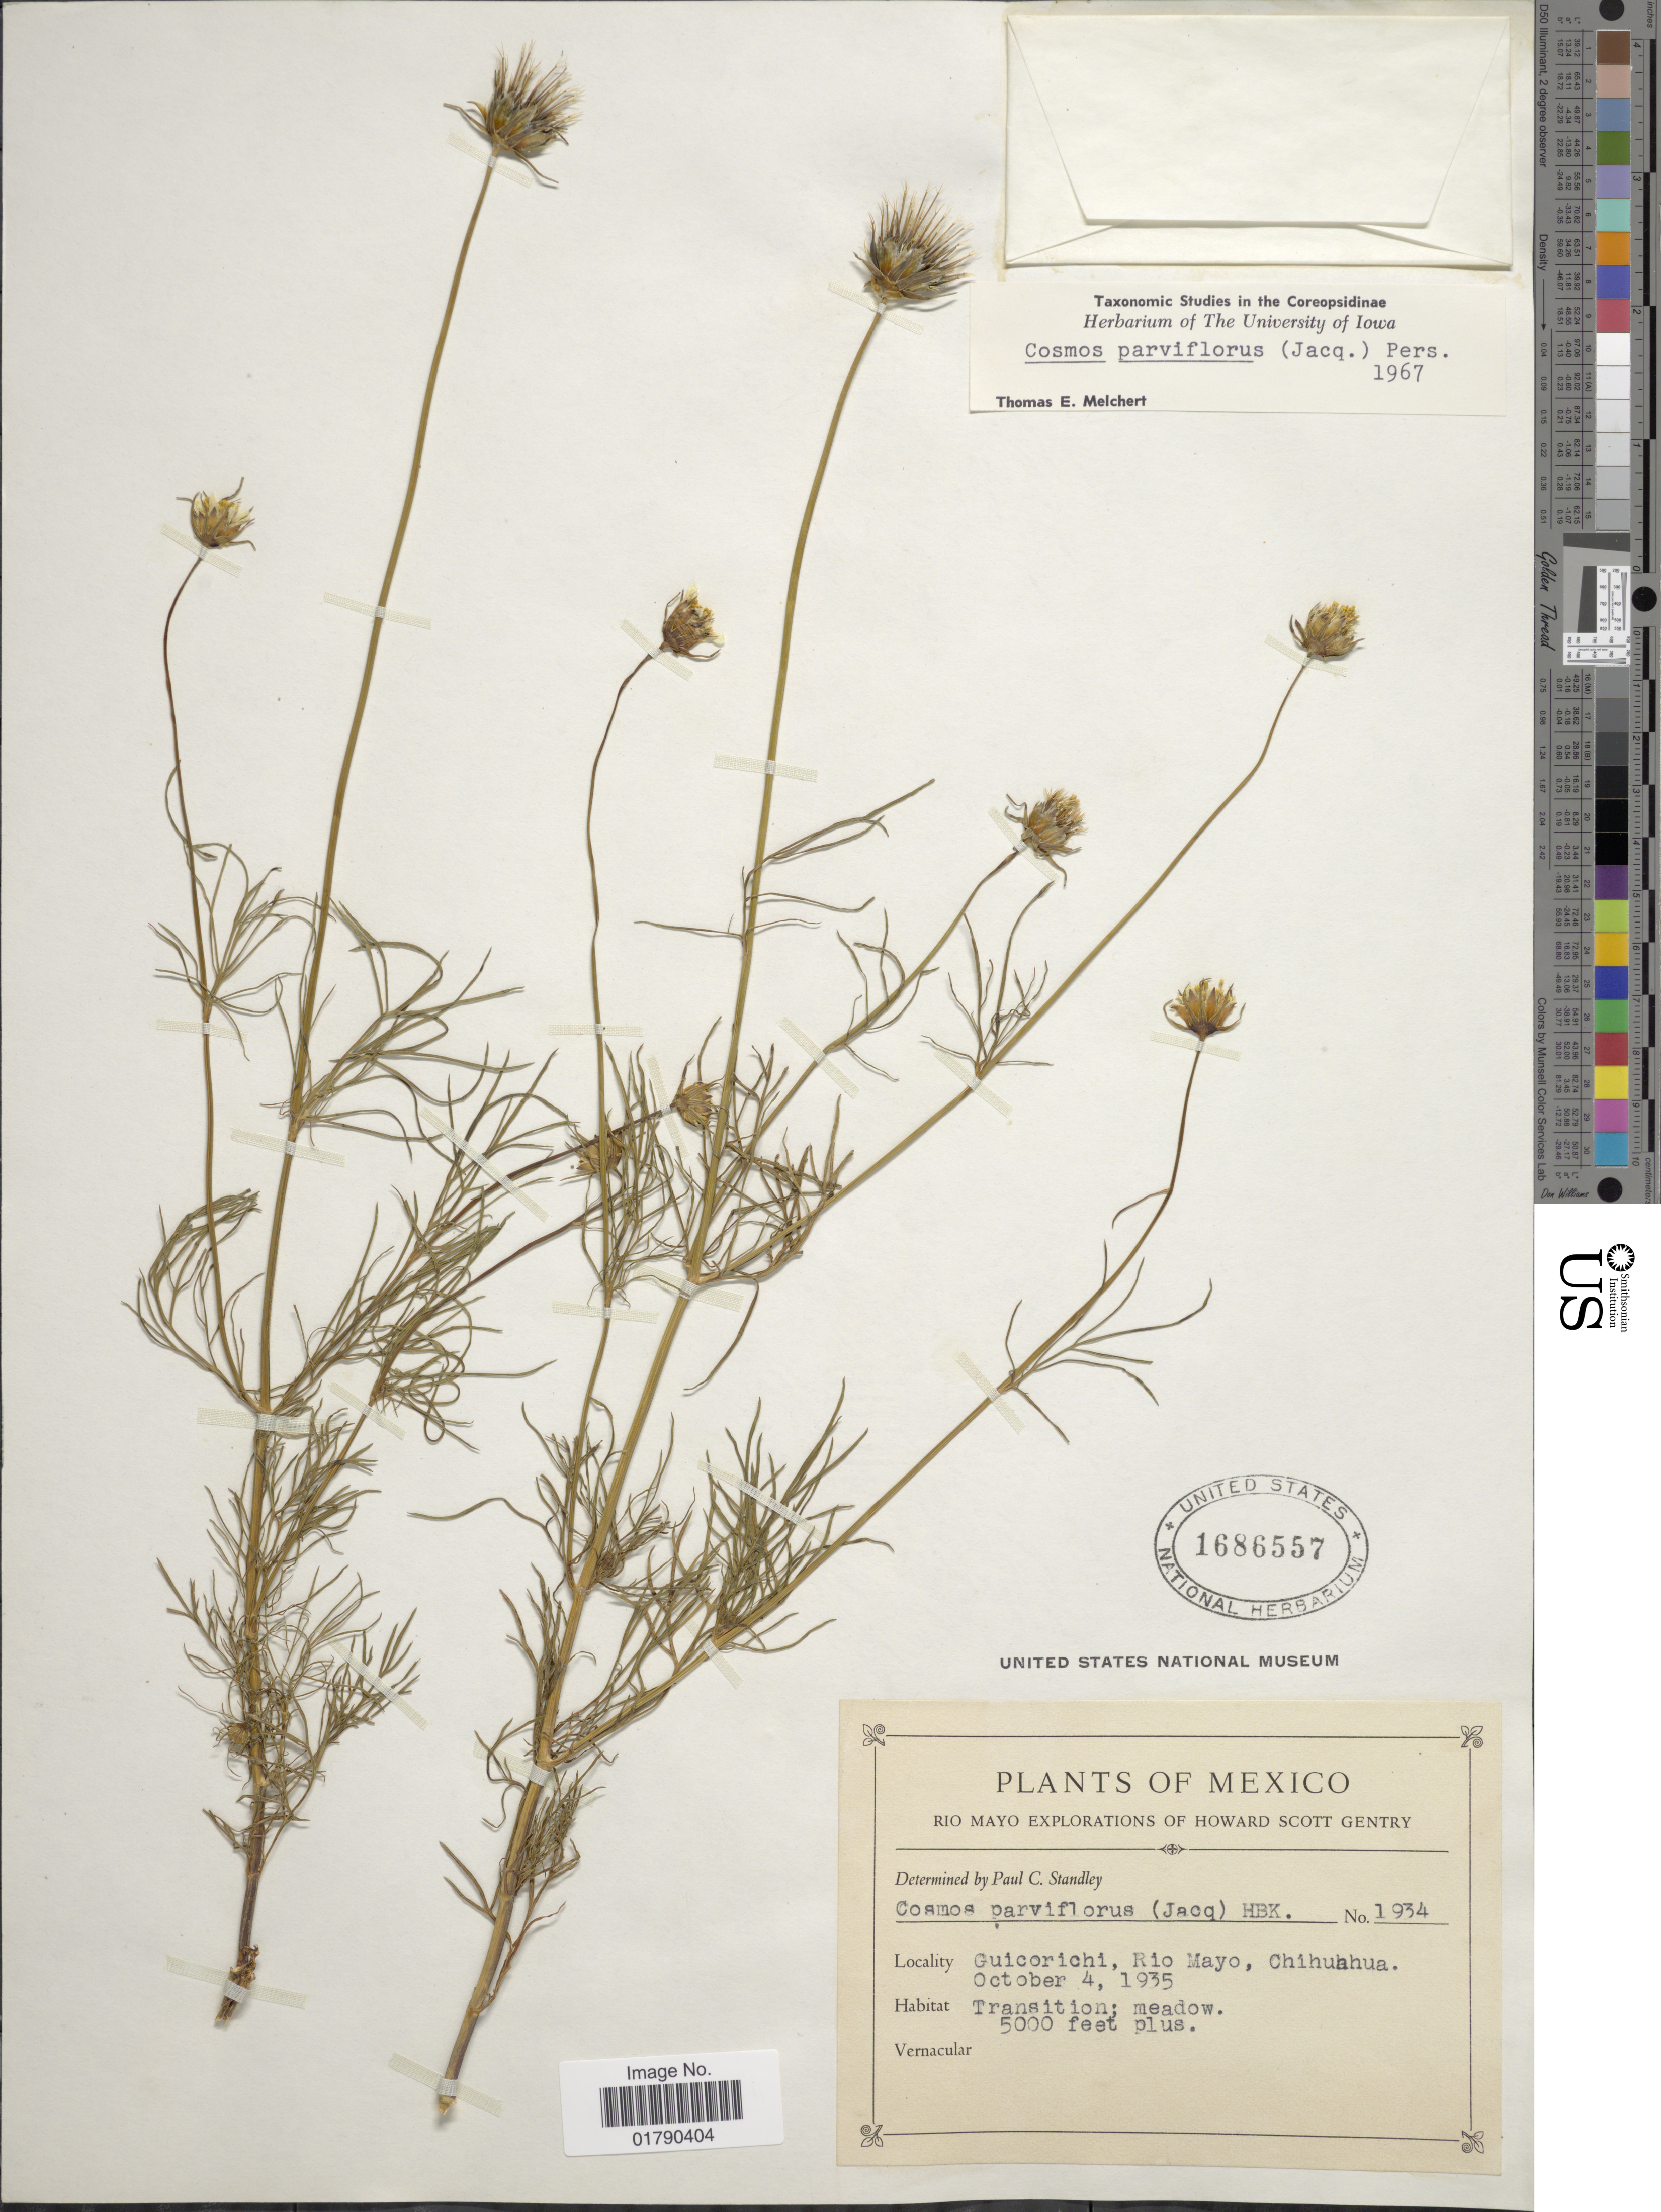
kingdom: Plantae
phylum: Tracheophyta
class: Magnoliopsida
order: Asterales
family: Asteraceae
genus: Cosmos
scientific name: Cosmos parviflorus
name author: (Jacq.) Pers.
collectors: H. S. Gentry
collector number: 1934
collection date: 1935-10-04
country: Mexico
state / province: Chihuahua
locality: Rio Mayo, Guicorichi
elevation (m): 1524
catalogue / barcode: US 1686557